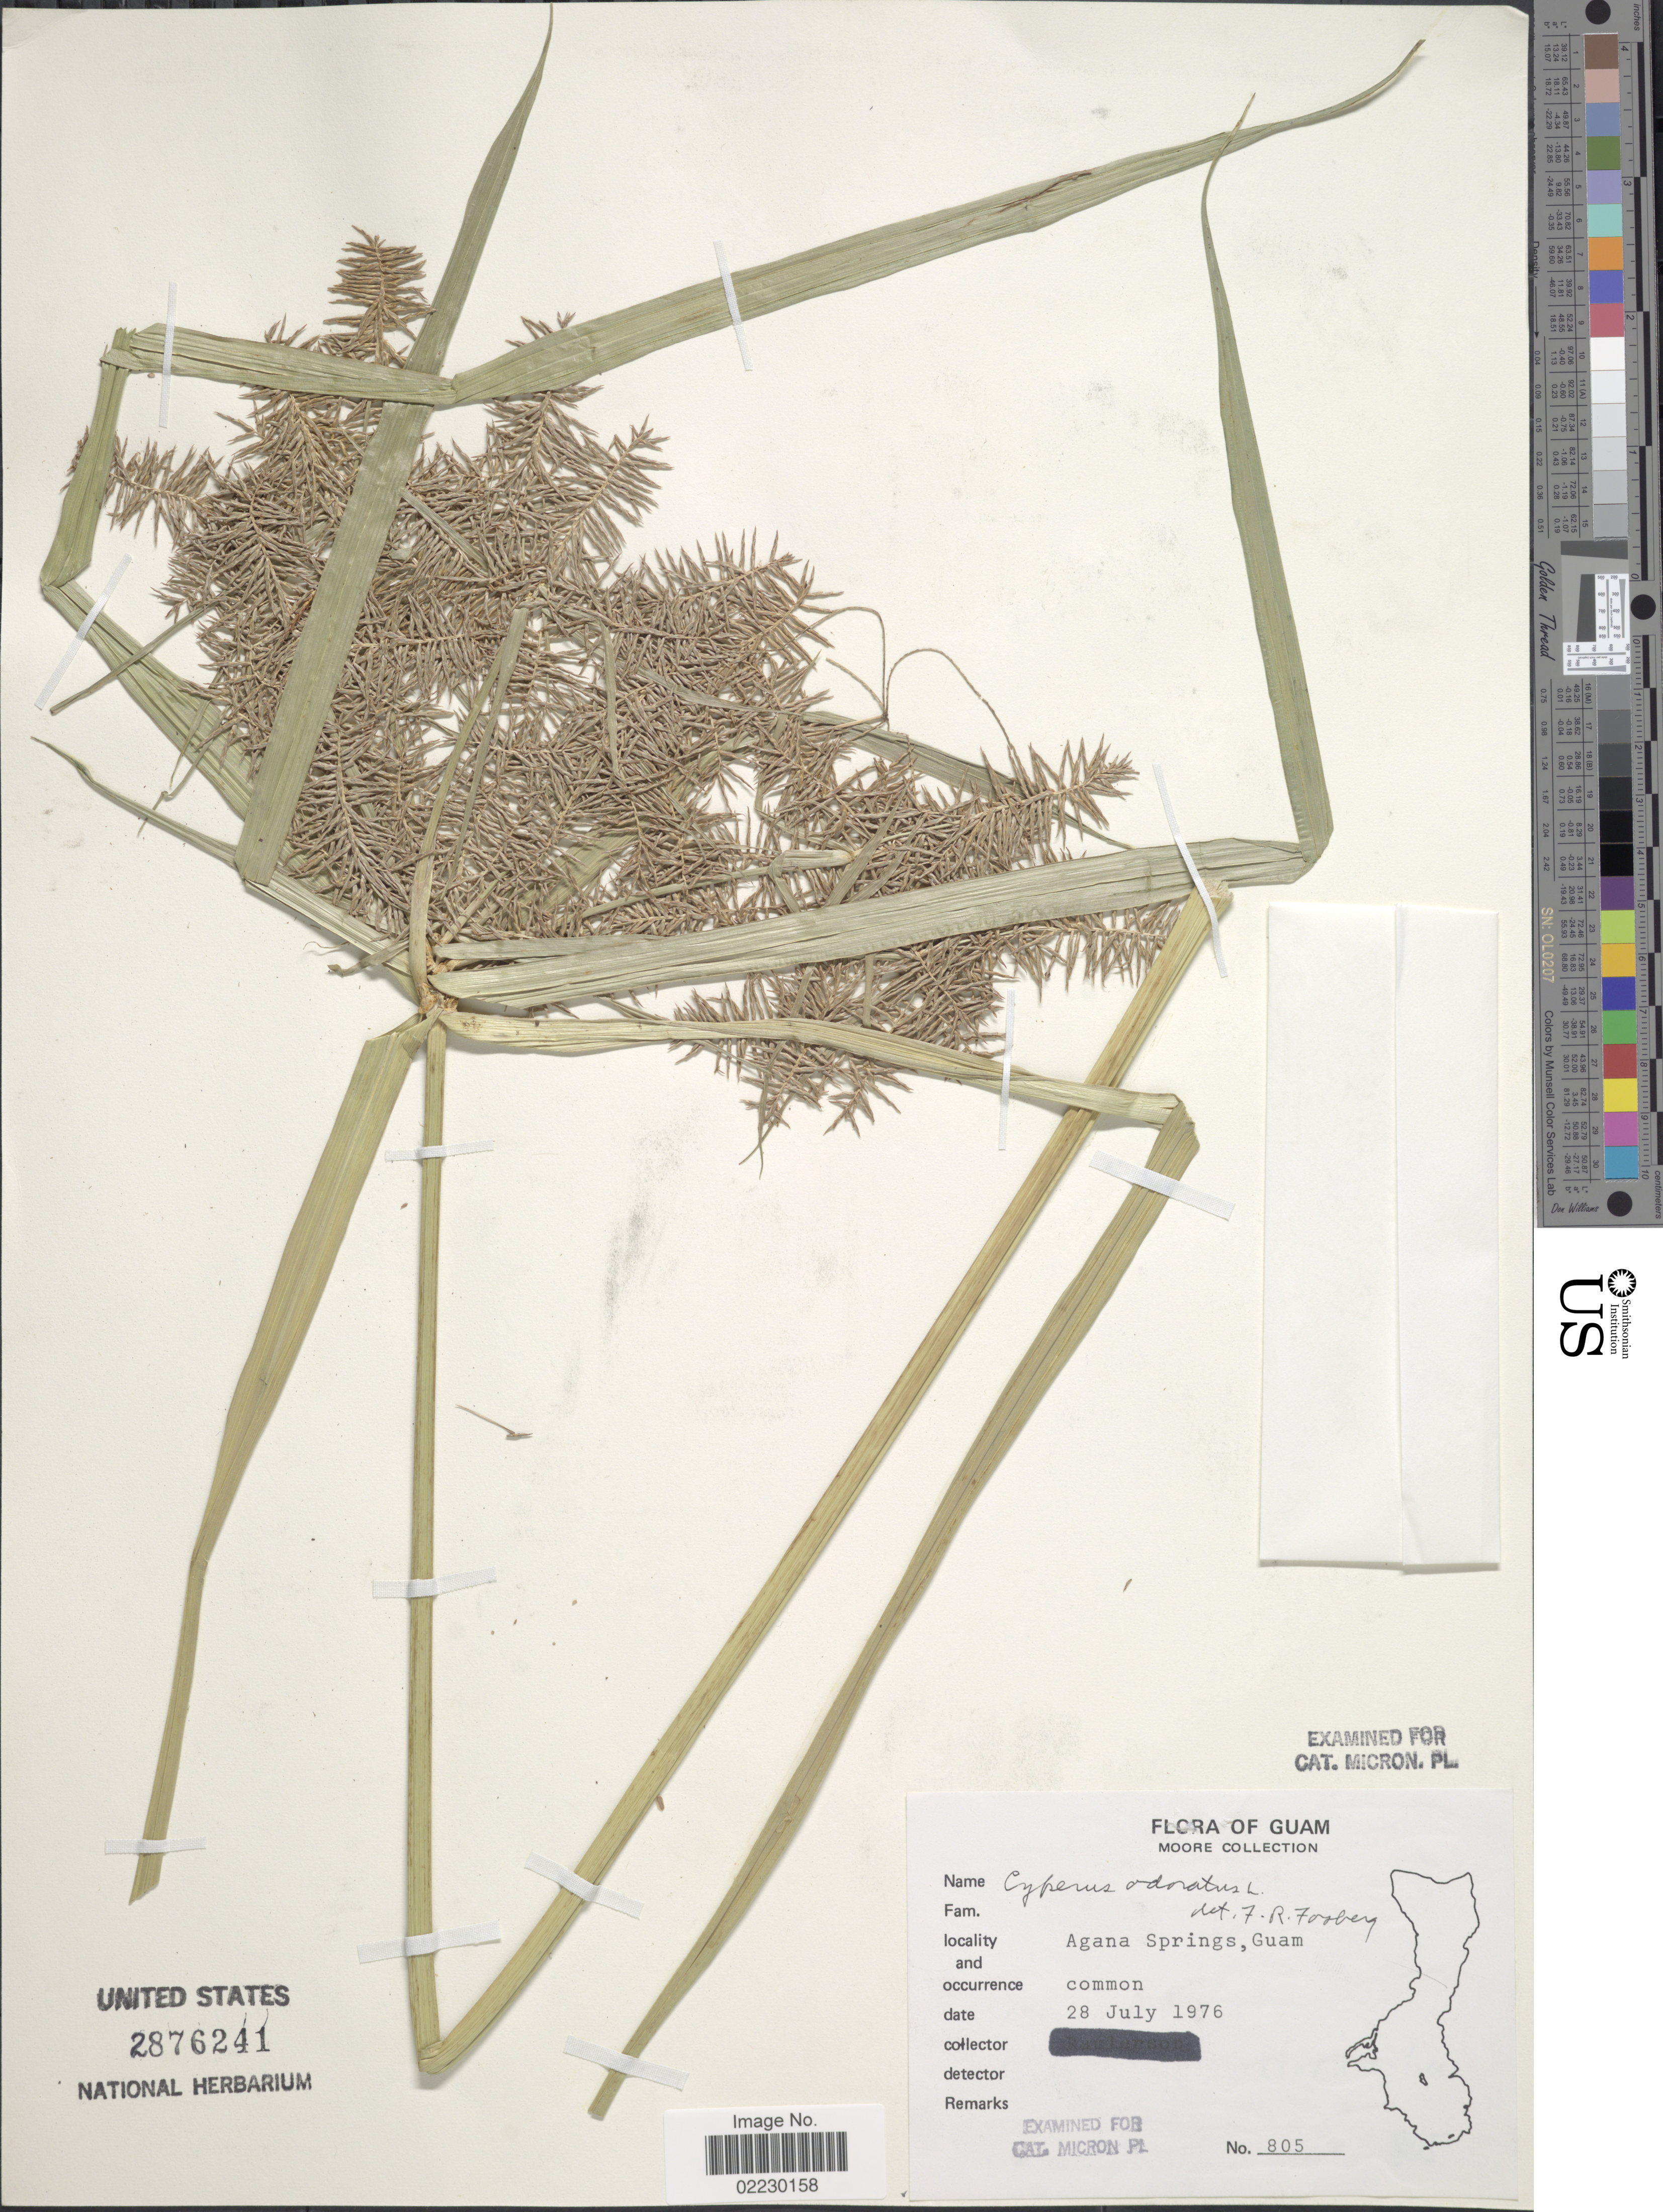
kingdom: Plantae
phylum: Tracheophyta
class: Liliopsida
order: Poales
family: Cyperaceae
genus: Cyperus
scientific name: Cyperus odoratus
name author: L.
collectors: -. Moore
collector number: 805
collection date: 1976-07-28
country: Guam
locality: Agan Springs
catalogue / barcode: US 2876241